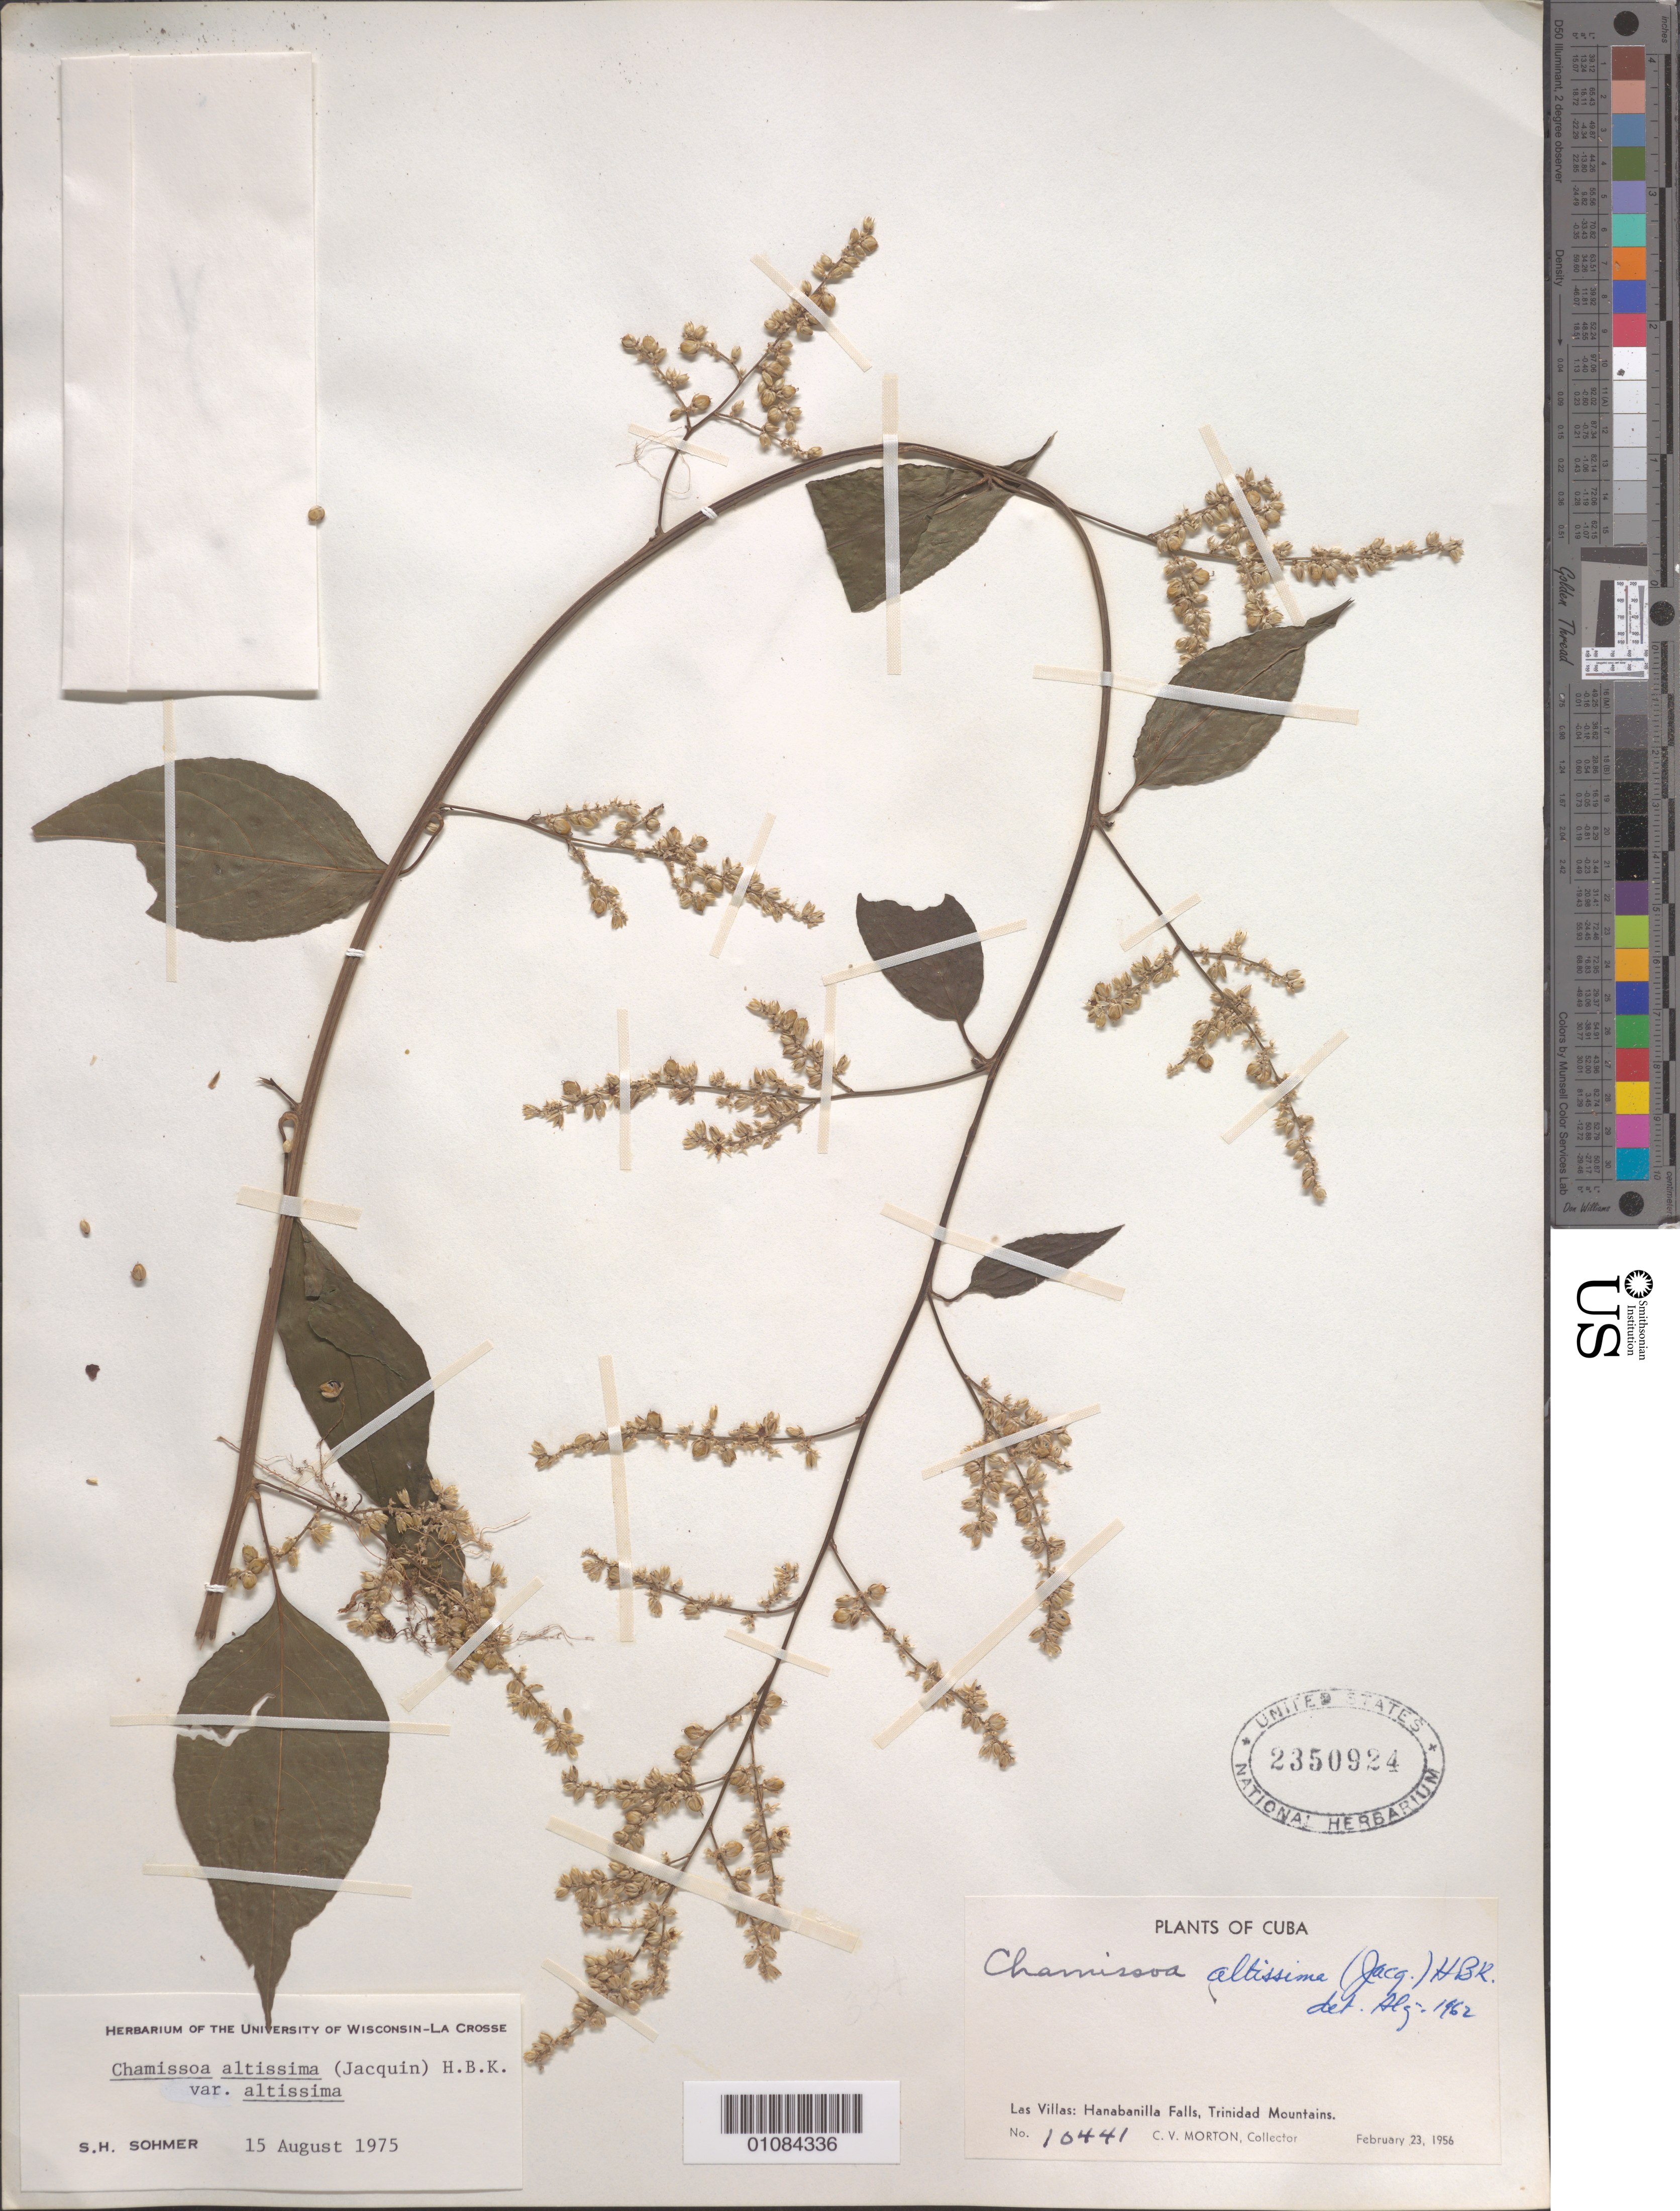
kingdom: Plantae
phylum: Tracheophyta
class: Magnoliopsida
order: Caryophyllales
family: Amaranthaceae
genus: Chamissoa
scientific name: Chamissoa altissima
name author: (Jacq.) Kunth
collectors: C. V. Morton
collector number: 10441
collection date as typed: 23 Feb 1956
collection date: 1956-02-23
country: Cuba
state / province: Las Villas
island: Cuba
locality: Las Villas: Hanabanilla Falls, Trinidad Mountains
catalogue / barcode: US 2350924